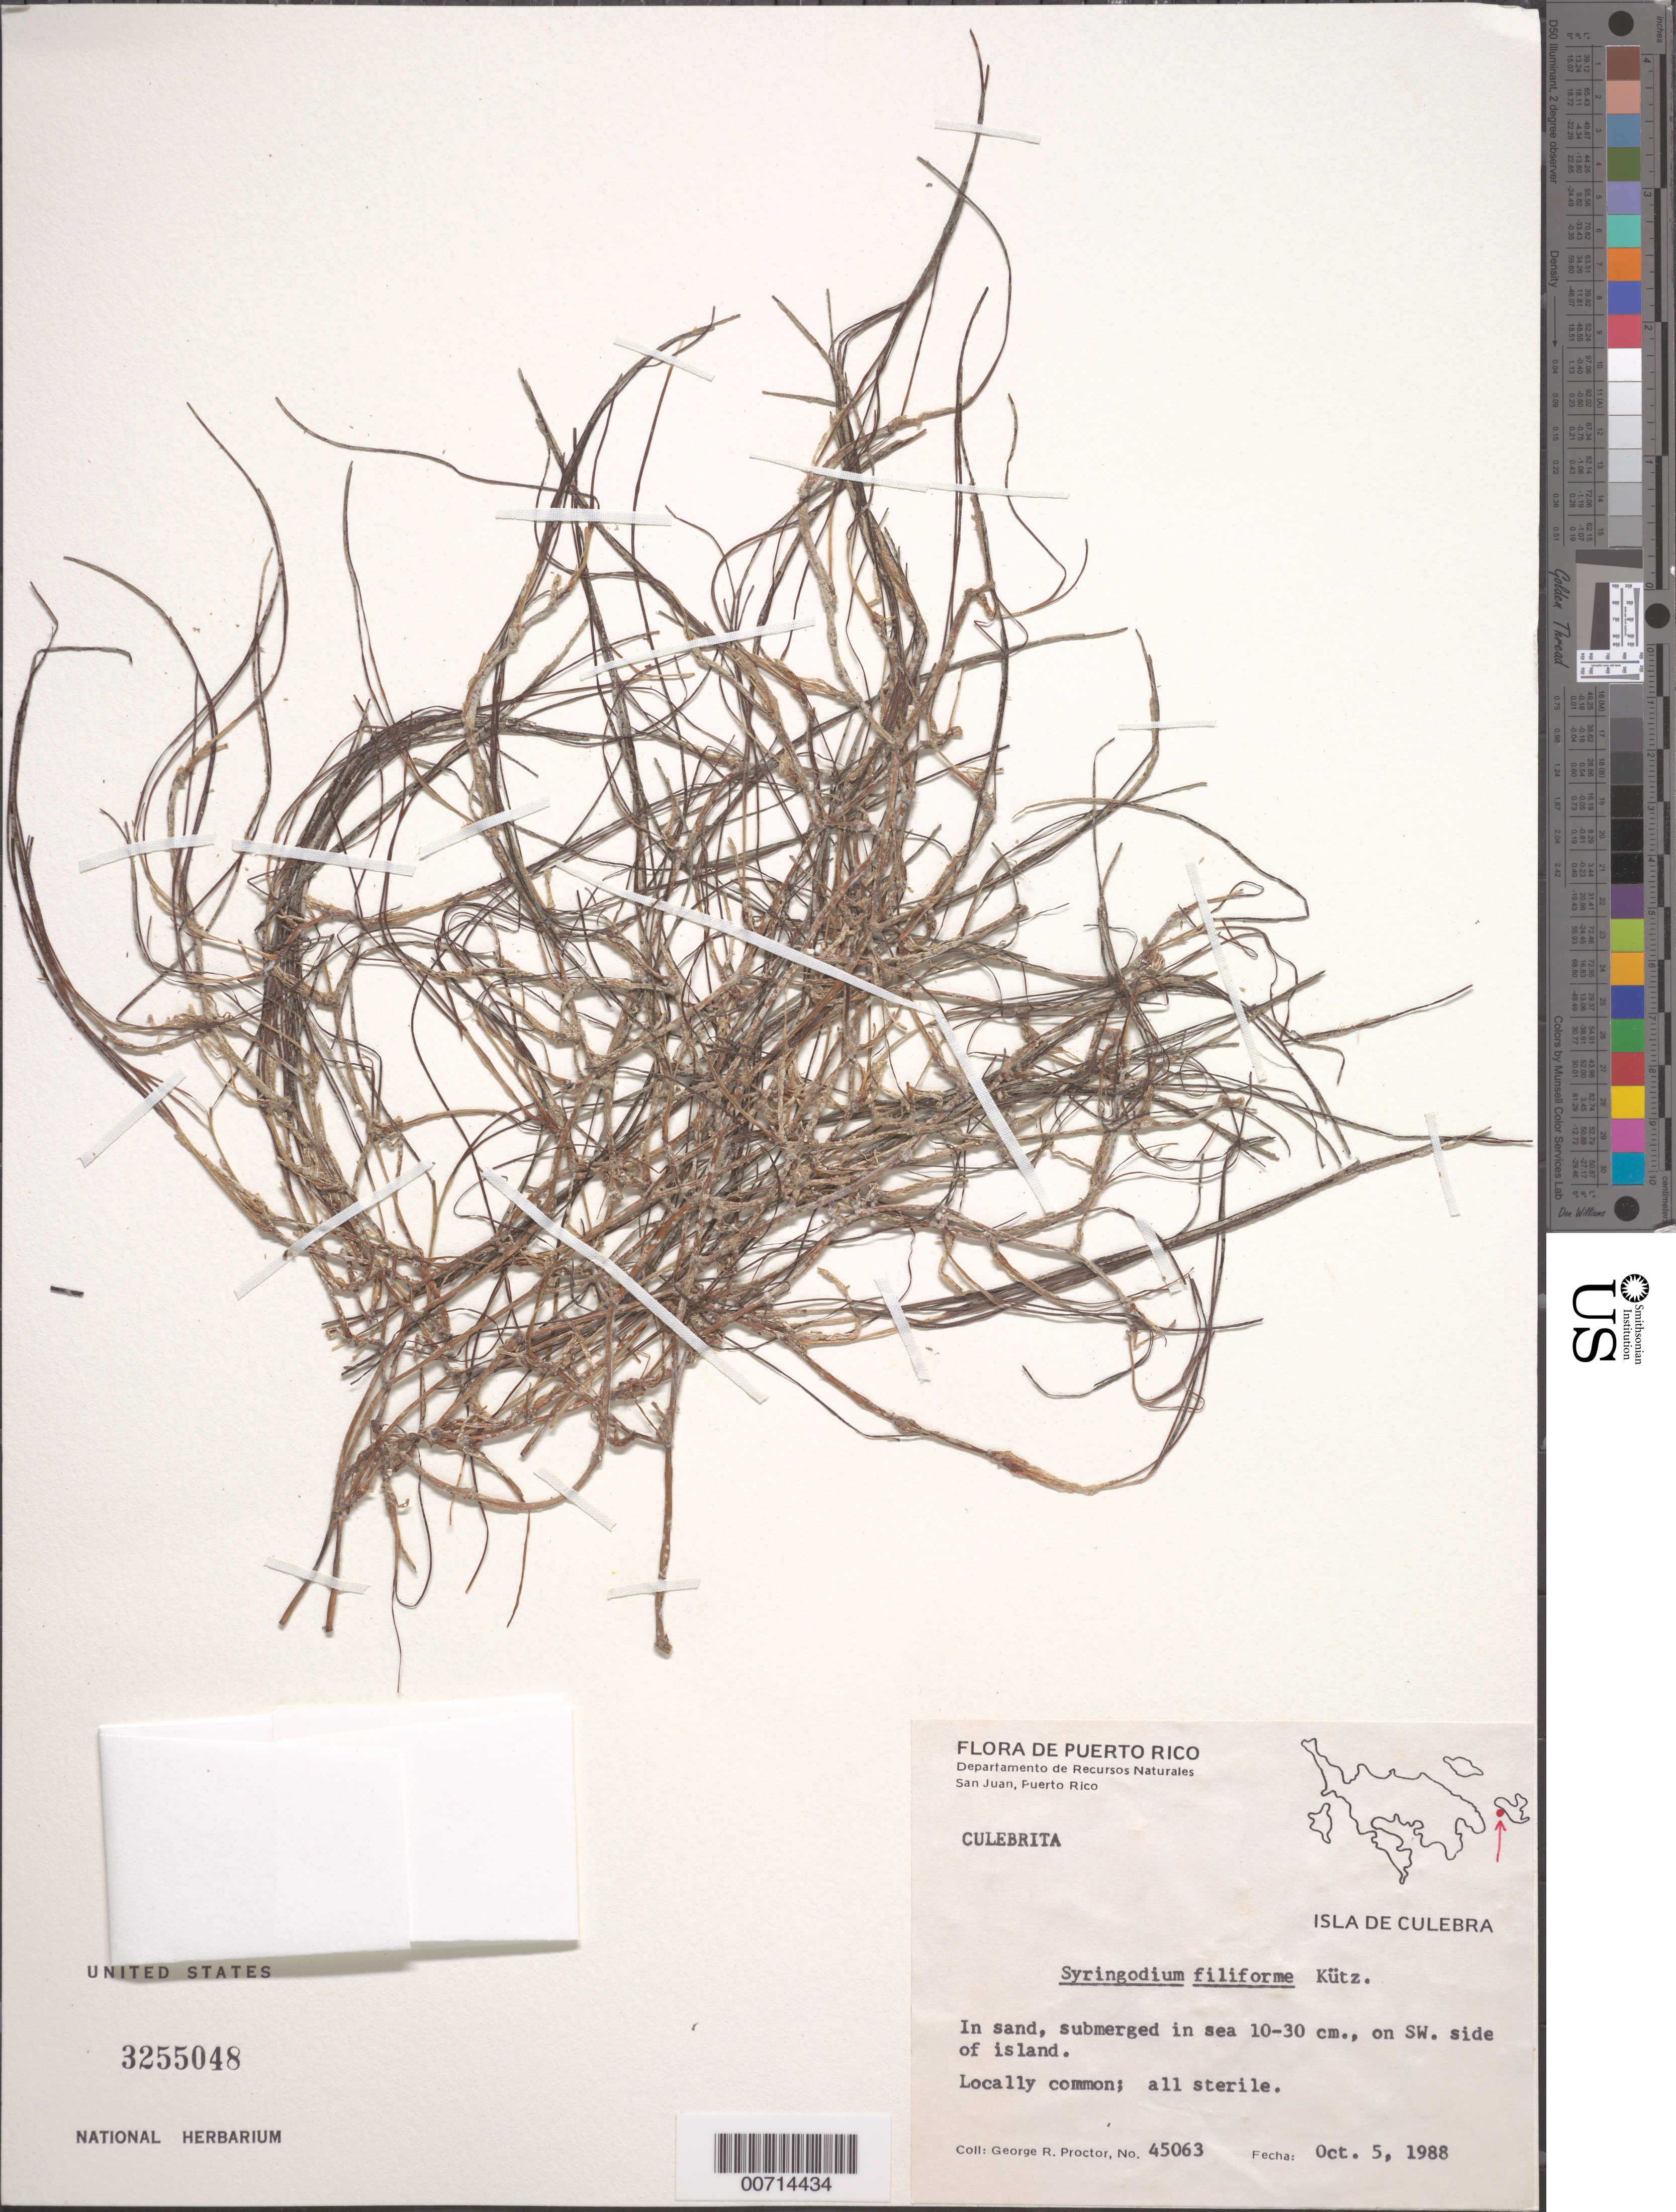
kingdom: Plantae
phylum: Tracheophyta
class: Liliopsida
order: Alismatales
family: Cymodoceaceae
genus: Syringodium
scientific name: Syringodium filiforme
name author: Kütz.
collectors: G. R. Proctor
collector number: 45063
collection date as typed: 05 Oct 1988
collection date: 1988-10-05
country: Puerto Rico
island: Culebra I.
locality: Culebrita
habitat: In sand, in sea, on SW side of Island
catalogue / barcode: US 3255048